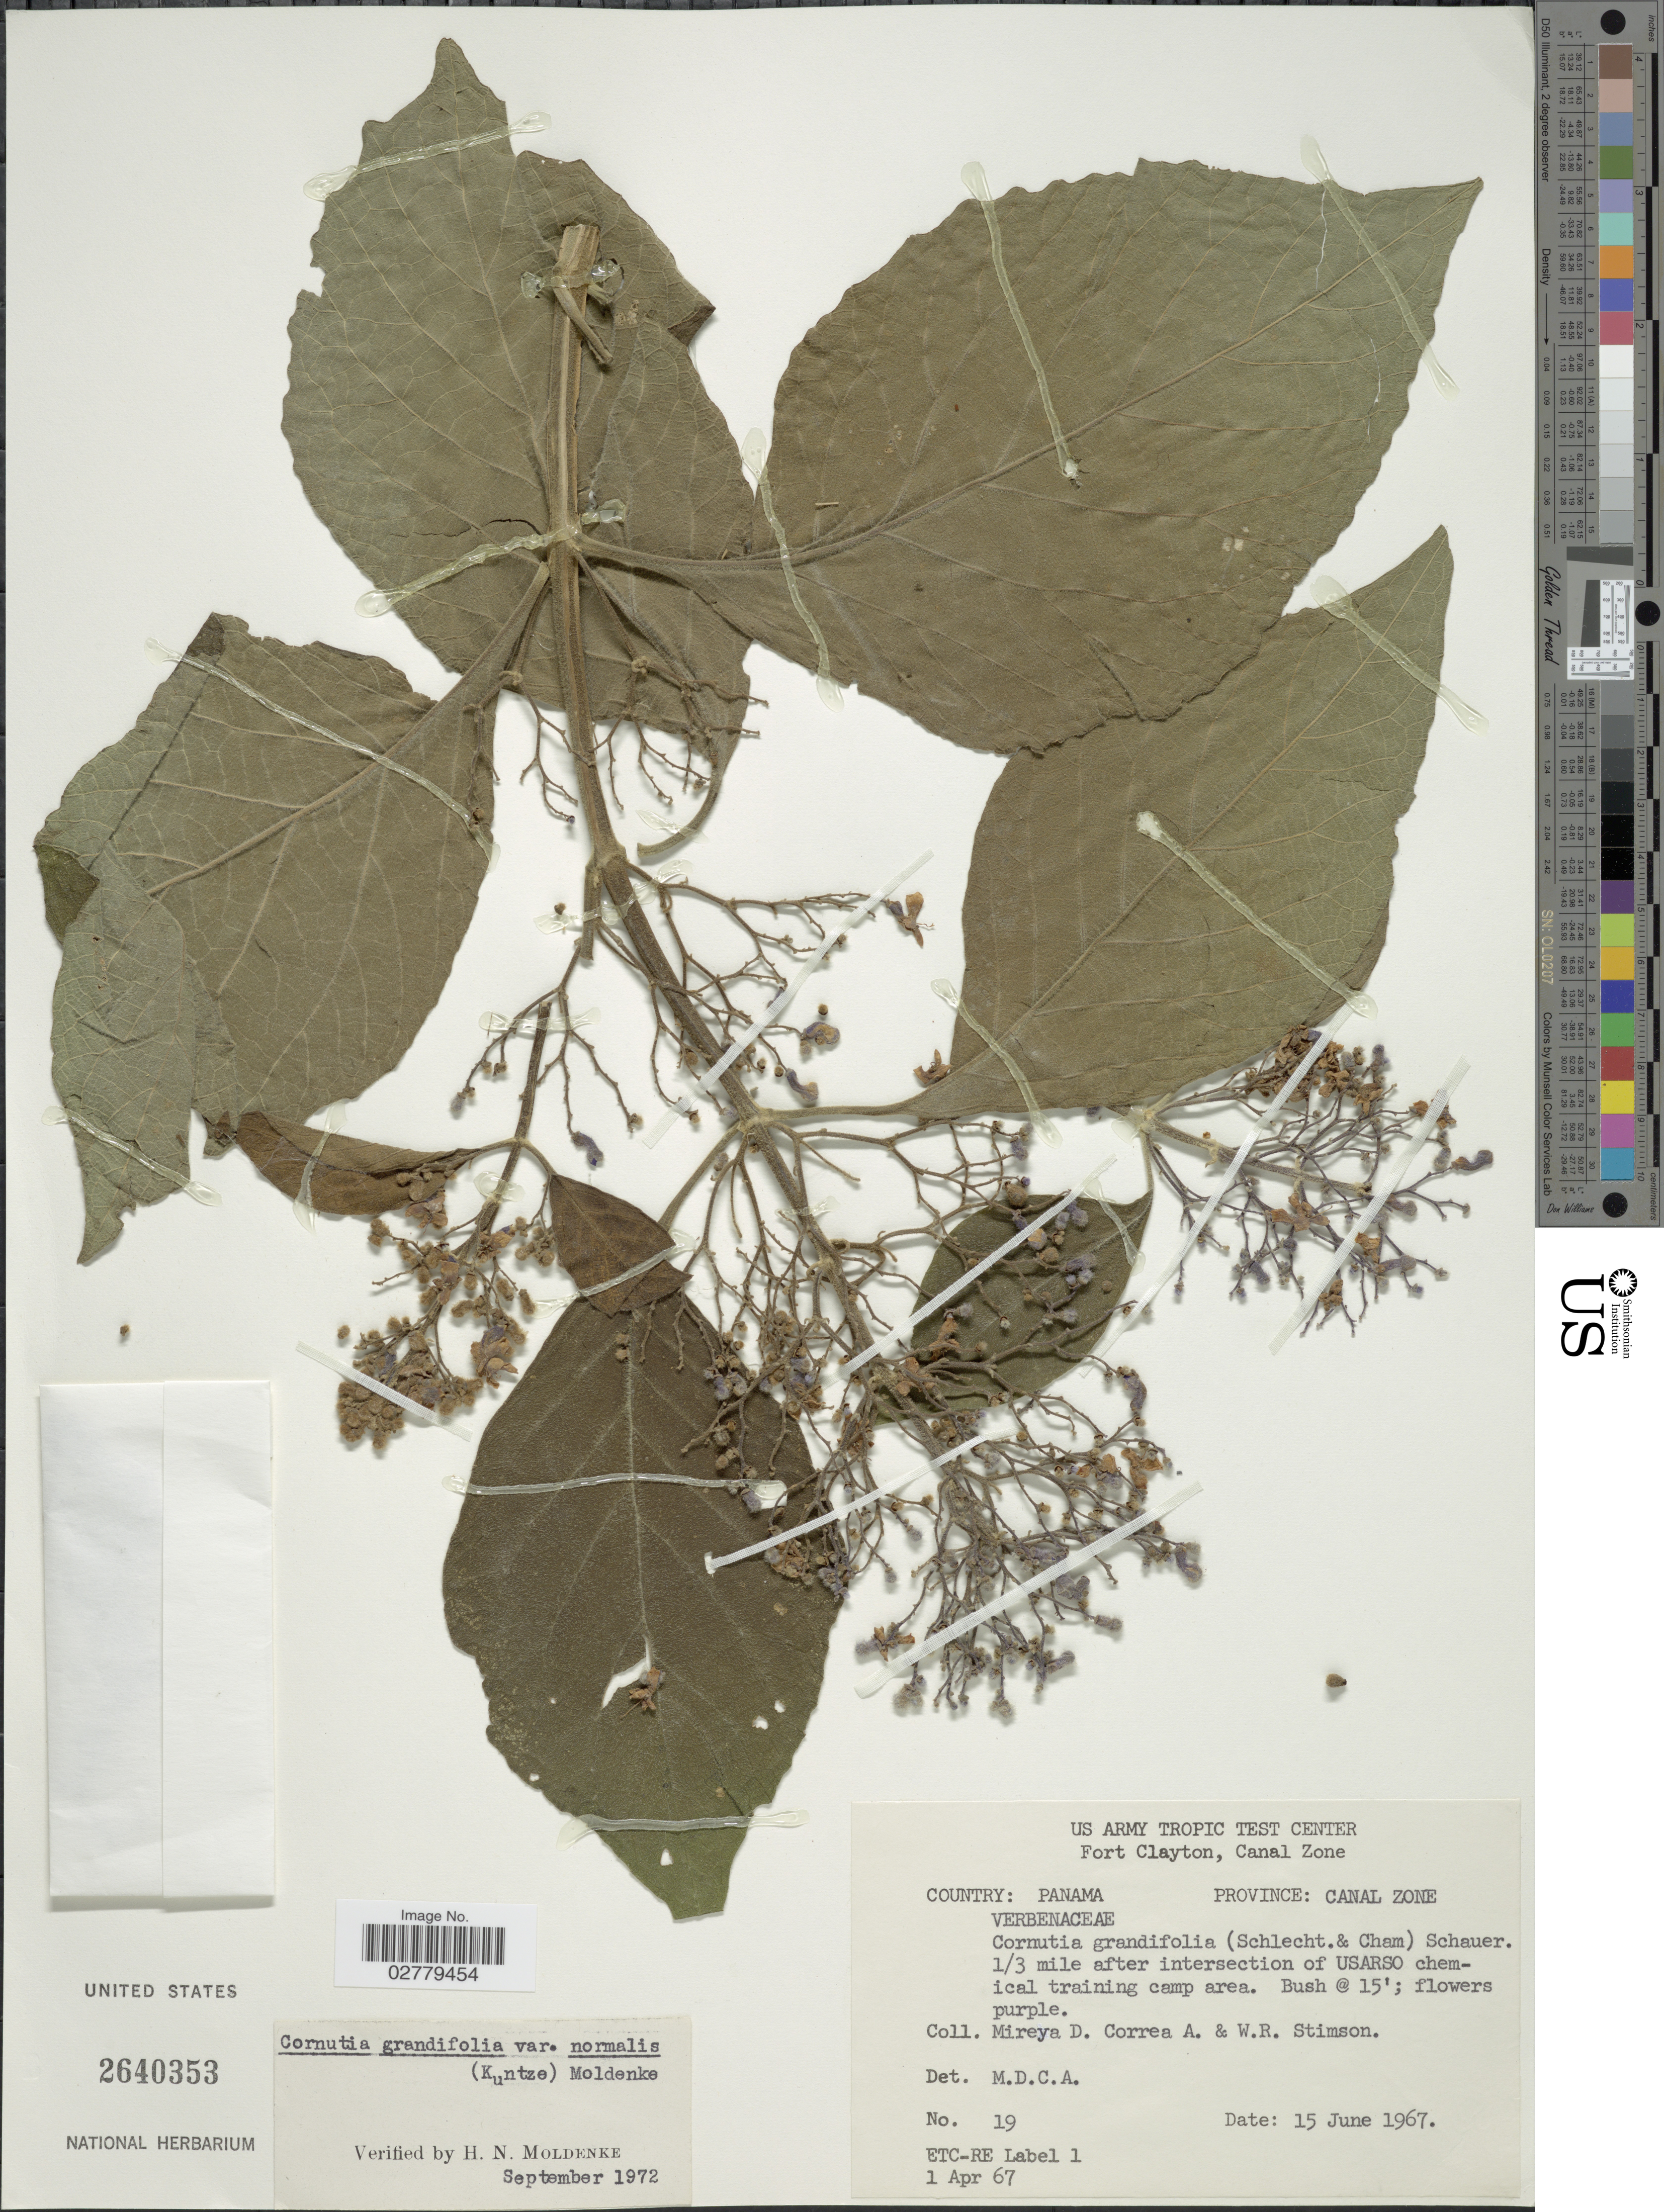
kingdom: Plantae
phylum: Tracheophyta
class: Magnoliopsida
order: Lamiales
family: Lamiaceae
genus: Cornutia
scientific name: Cornutia grandifolia var. normalis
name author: Moldenke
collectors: M. D. Corrêa-A. & W. R. Stimson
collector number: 19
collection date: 1967-06-15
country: Panama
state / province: Colón / Panamá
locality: Province: Canal Zone. 1/3 mile after intersection of USARSO chemical training camp area.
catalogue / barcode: US 2640353